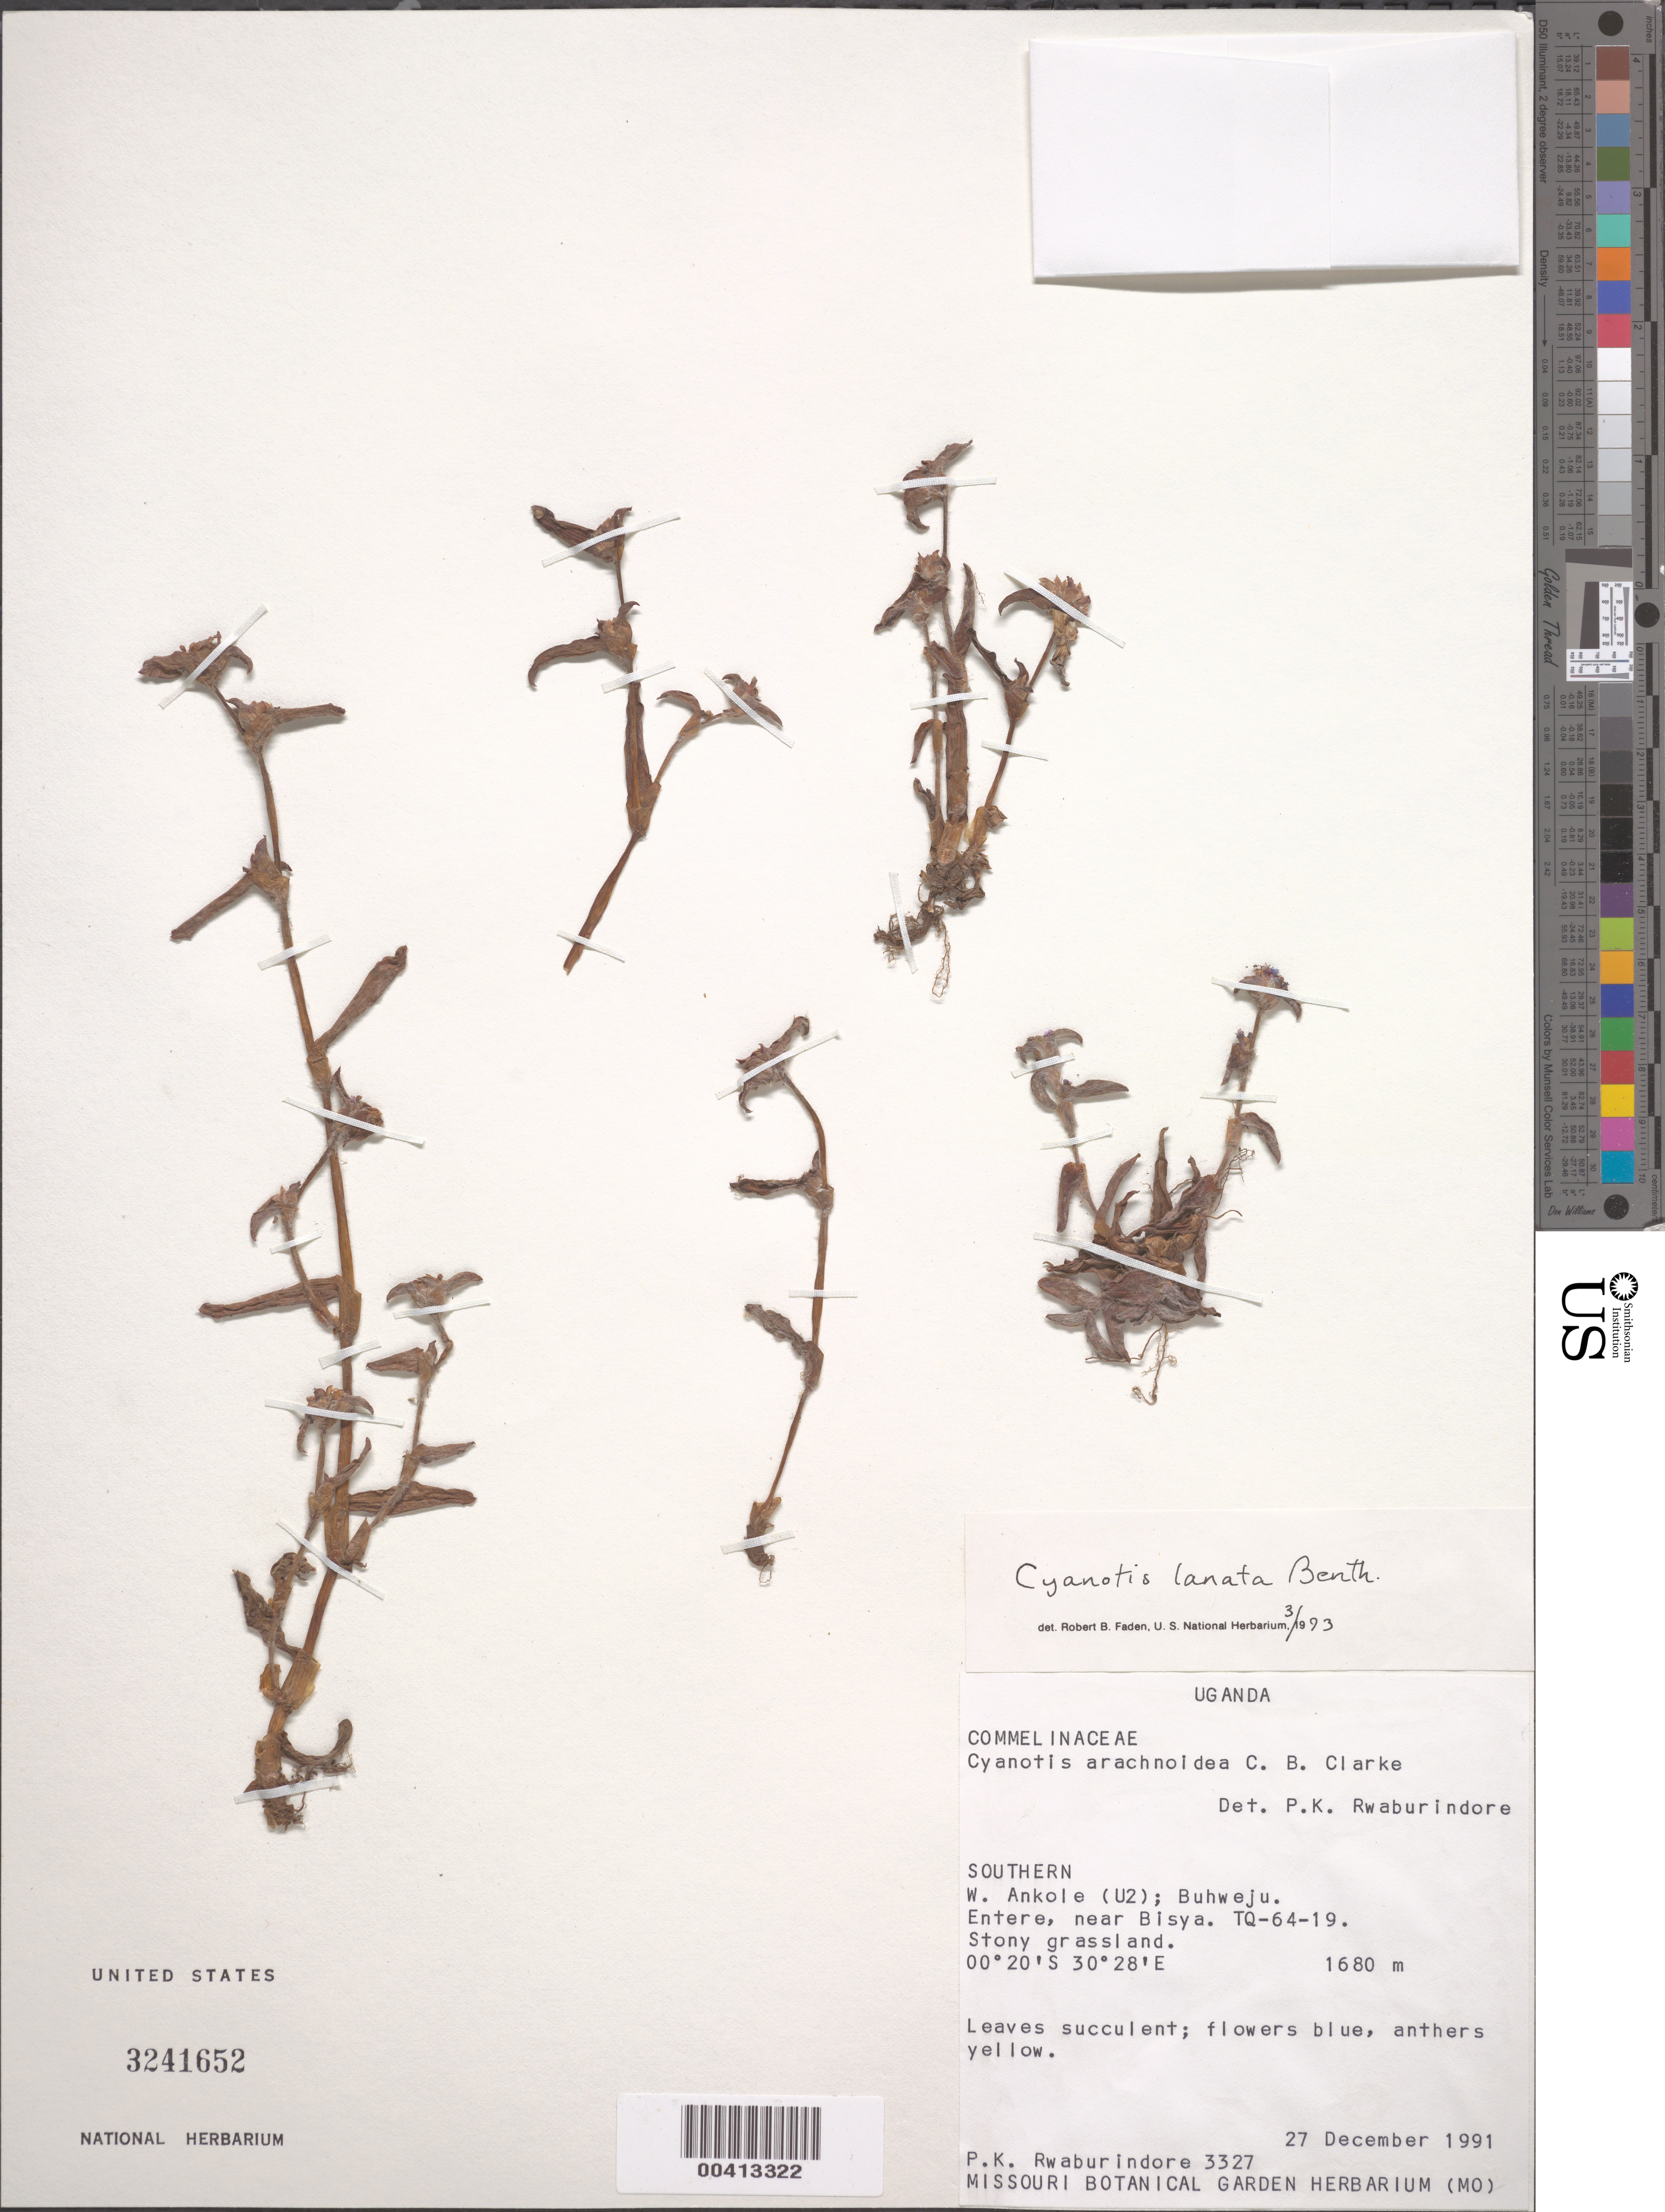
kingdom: Plantae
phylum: Tracheophyta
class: Liliopsida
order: Commelinales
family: Commelinaceae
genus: Cyanotis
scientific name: Cyanotis lanata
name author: Benth.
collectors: P. Rwaburindore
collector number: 3327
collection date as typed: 27 Dec 1991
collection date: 1991-12-27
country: Uganda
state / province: Western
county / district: Buhweju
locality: Ankole, Buhweju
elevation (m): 1680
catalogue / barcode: US 3241652